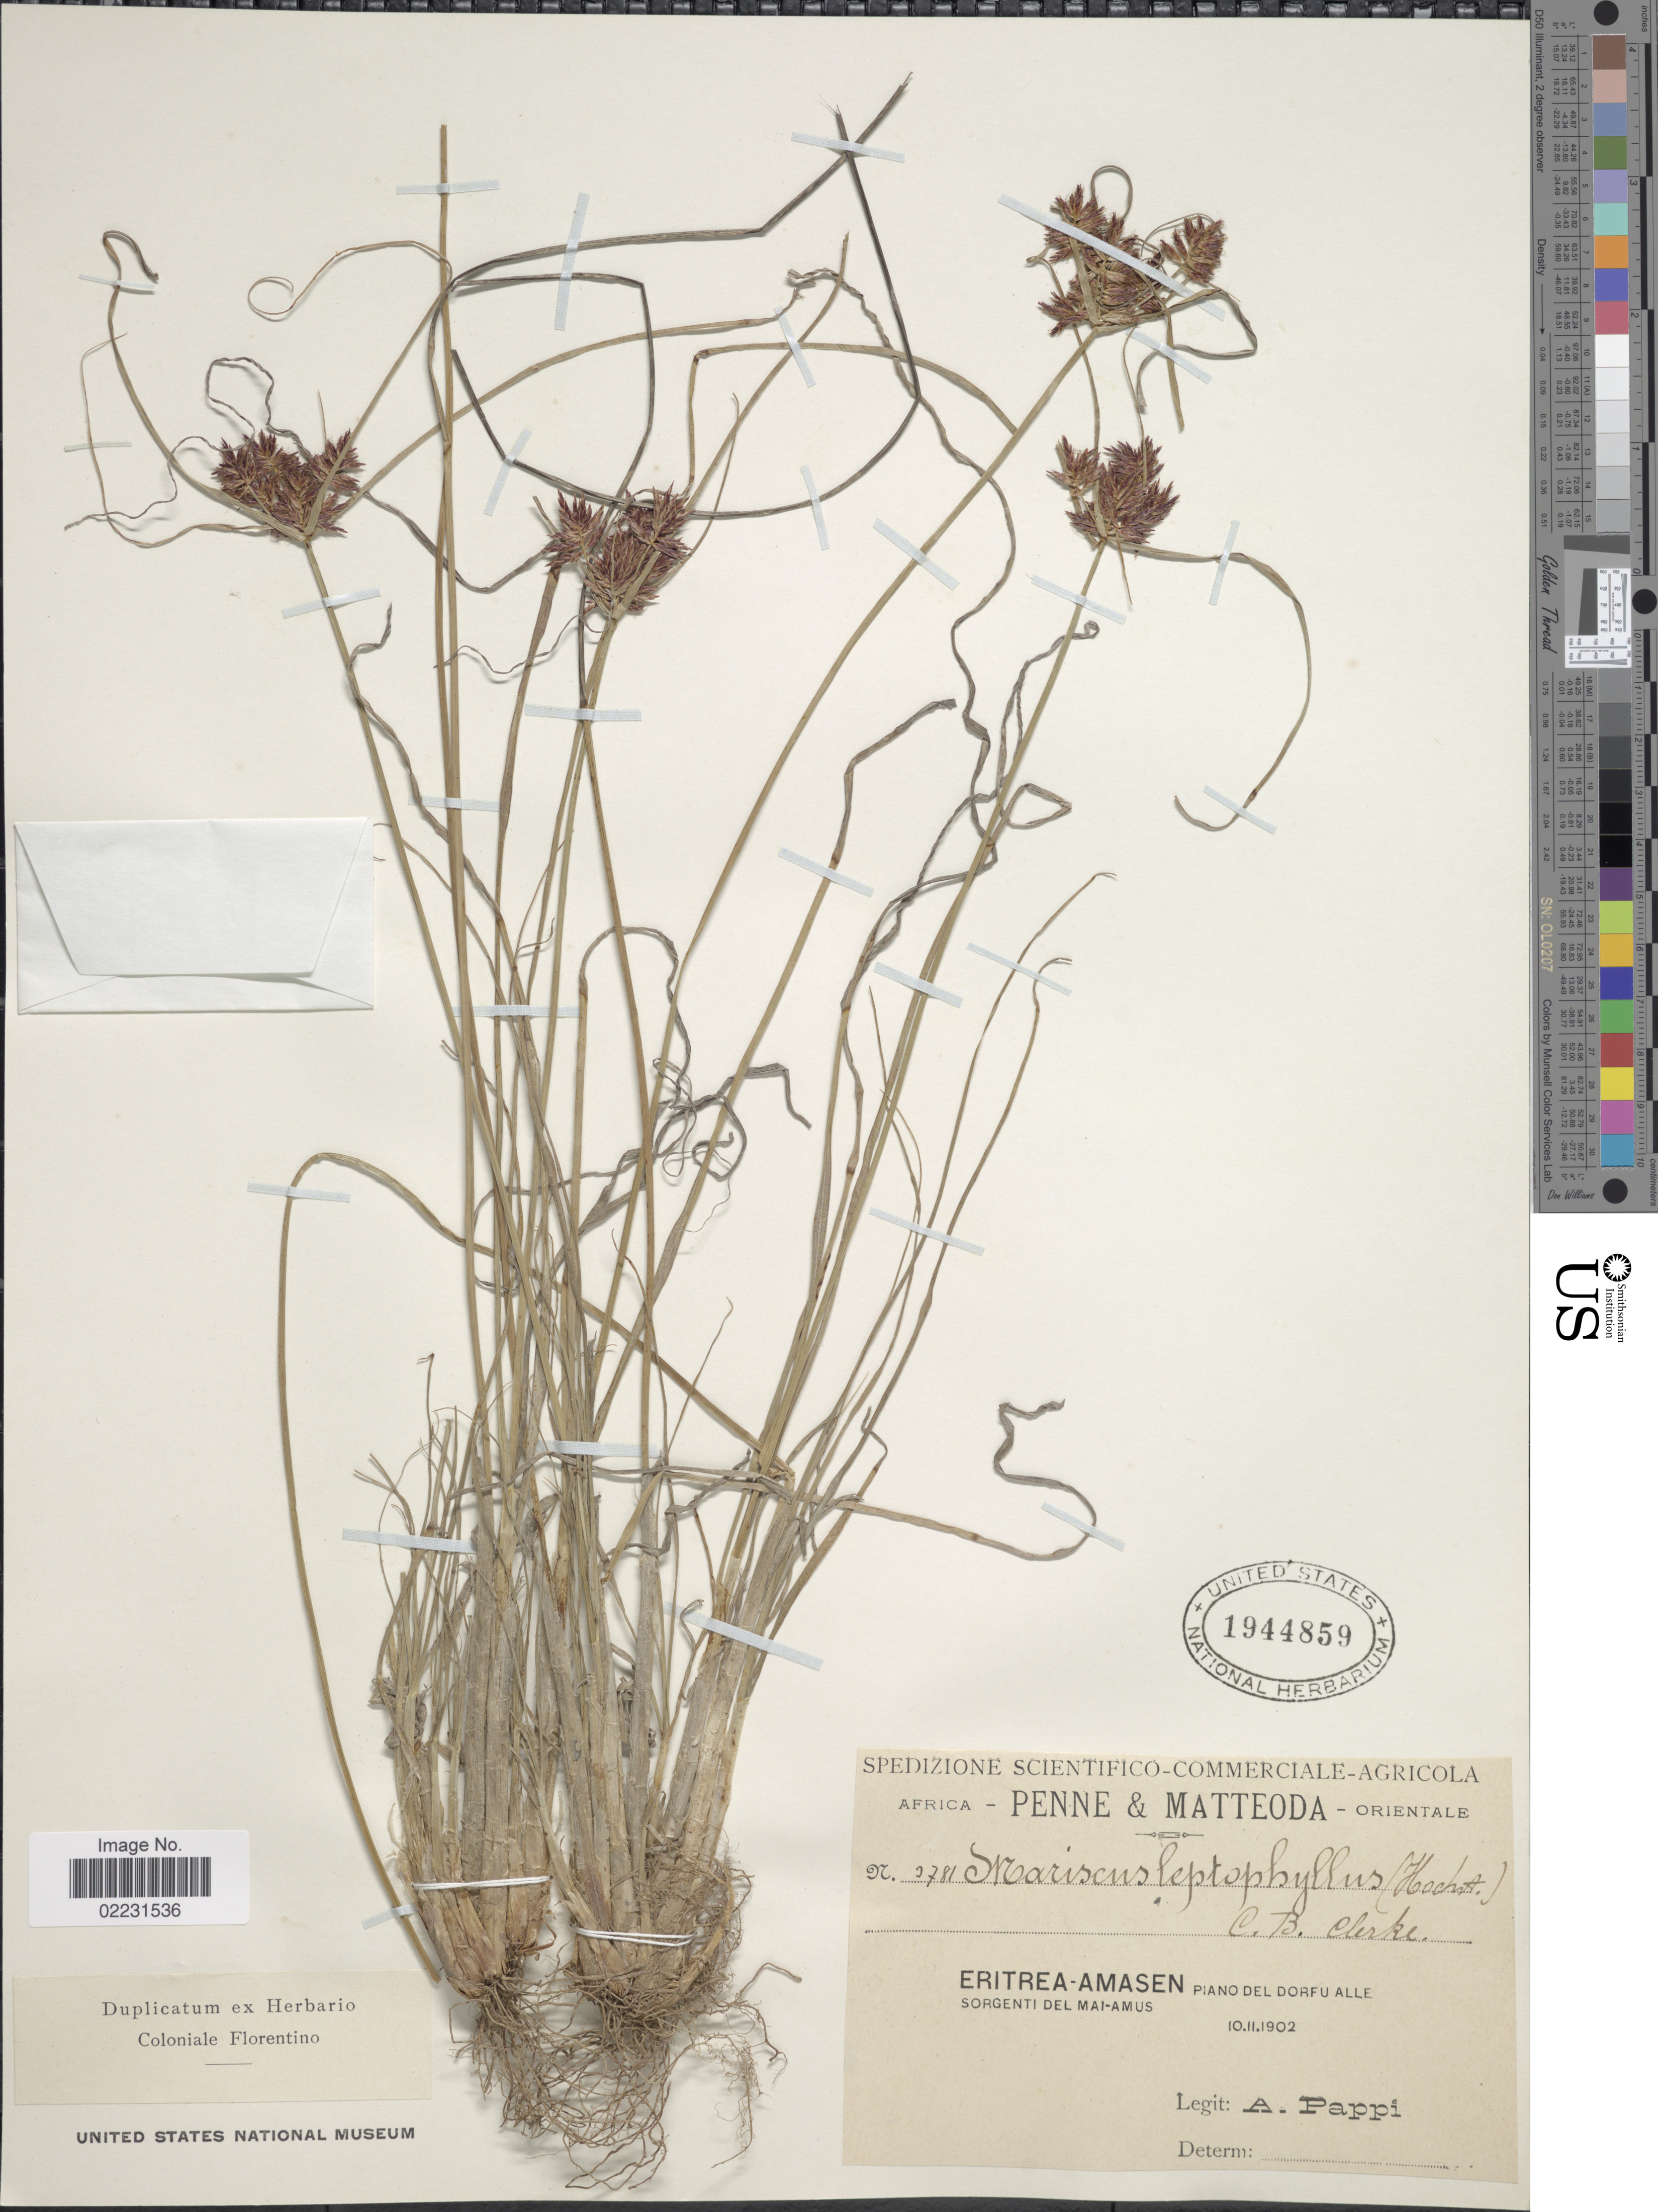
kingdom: Plantae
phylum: Tracheophyta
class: Liliopsida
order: Poales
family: Cyperaceae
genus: Cyperus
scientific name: Cyperus amauropus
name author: Steud.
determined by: Strong, Mark T., (BOT), Smithsonian Institution - National Museum of Natural History (UNITED STATES)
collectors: A. Pappi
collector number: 2781*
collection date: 1902-02-10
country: Eritrea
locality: Orientale, Eritea-Amasen piano del Dorfu alle sorgenti del Mai-Amus.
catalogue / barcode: US 1944859